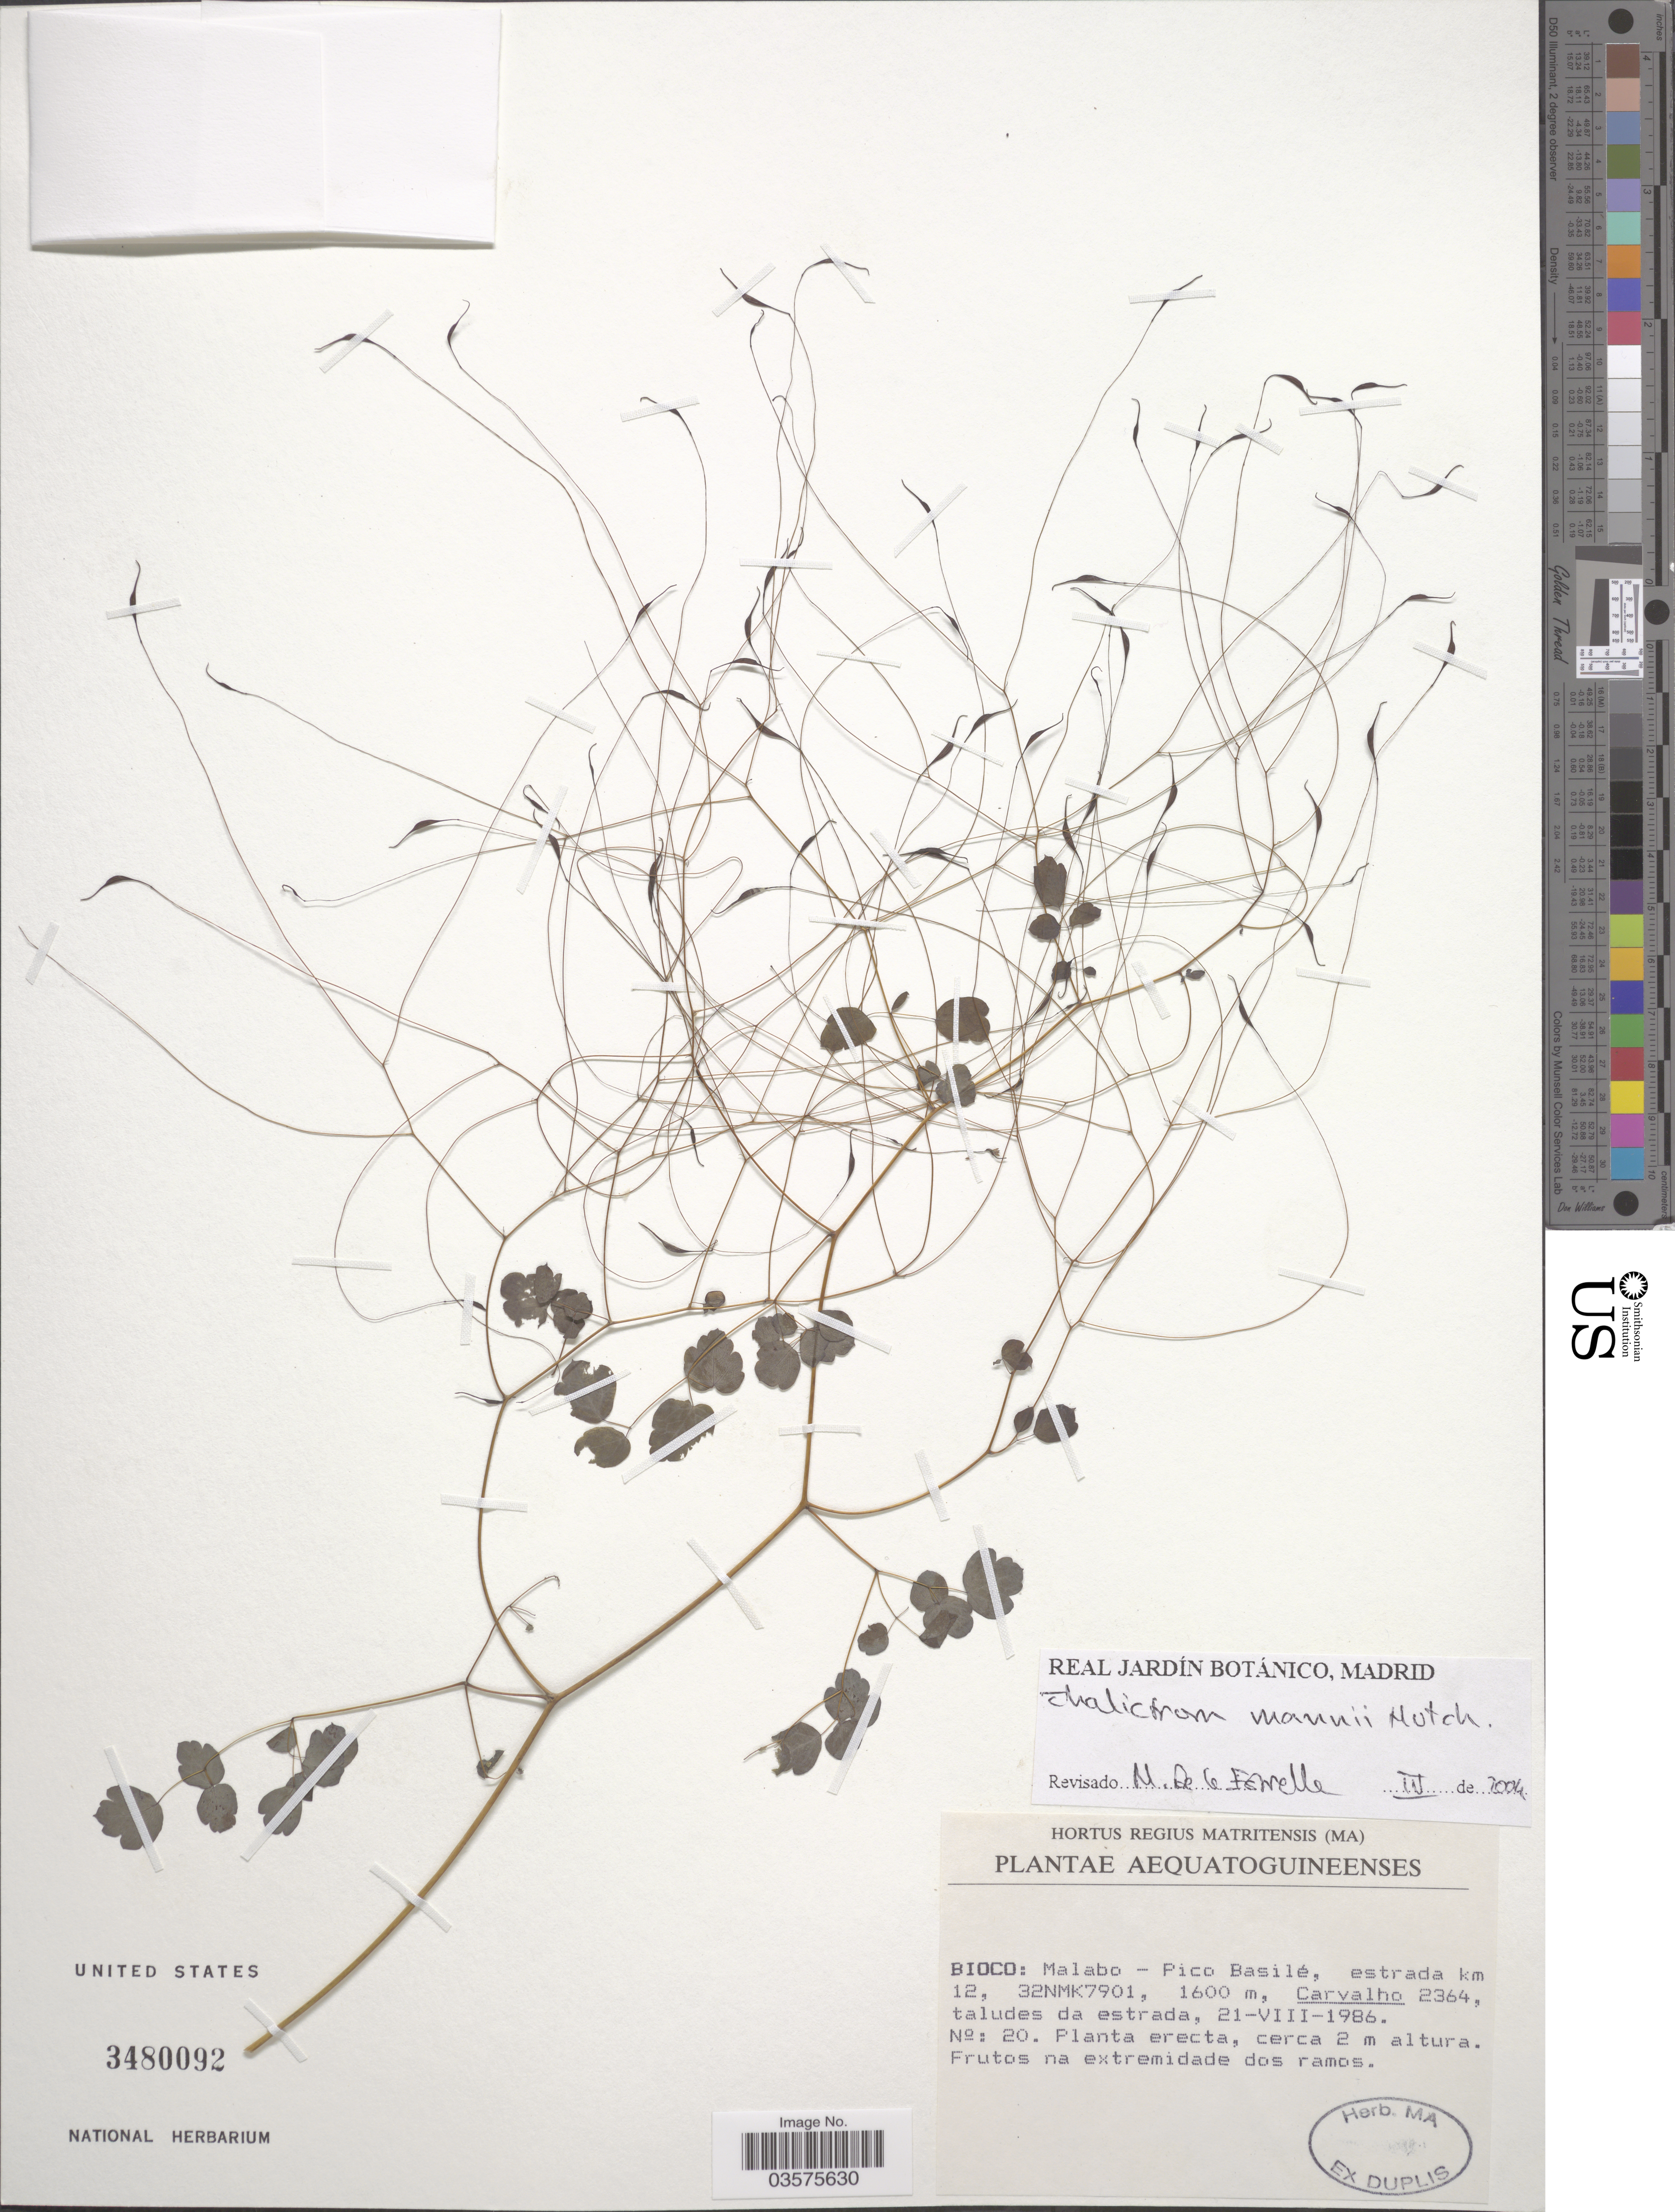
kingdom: Plantae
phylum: Tracheophyta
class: Magnoliopsida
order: Ranunculales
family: Ranunculaceae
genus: Thalictrum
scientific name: Thalictrum mannii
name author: Hutch. ex Hutch. & Dalziel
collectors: Carvalho, --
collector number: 2364/20?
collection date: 1986-08-21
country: Equatorial Guinea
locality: Aequatoguineenses. Bioco: Malabo - Pico Basilé, estrada km 12, 32NMK7901.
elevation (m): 1600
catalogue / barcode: US 3480092